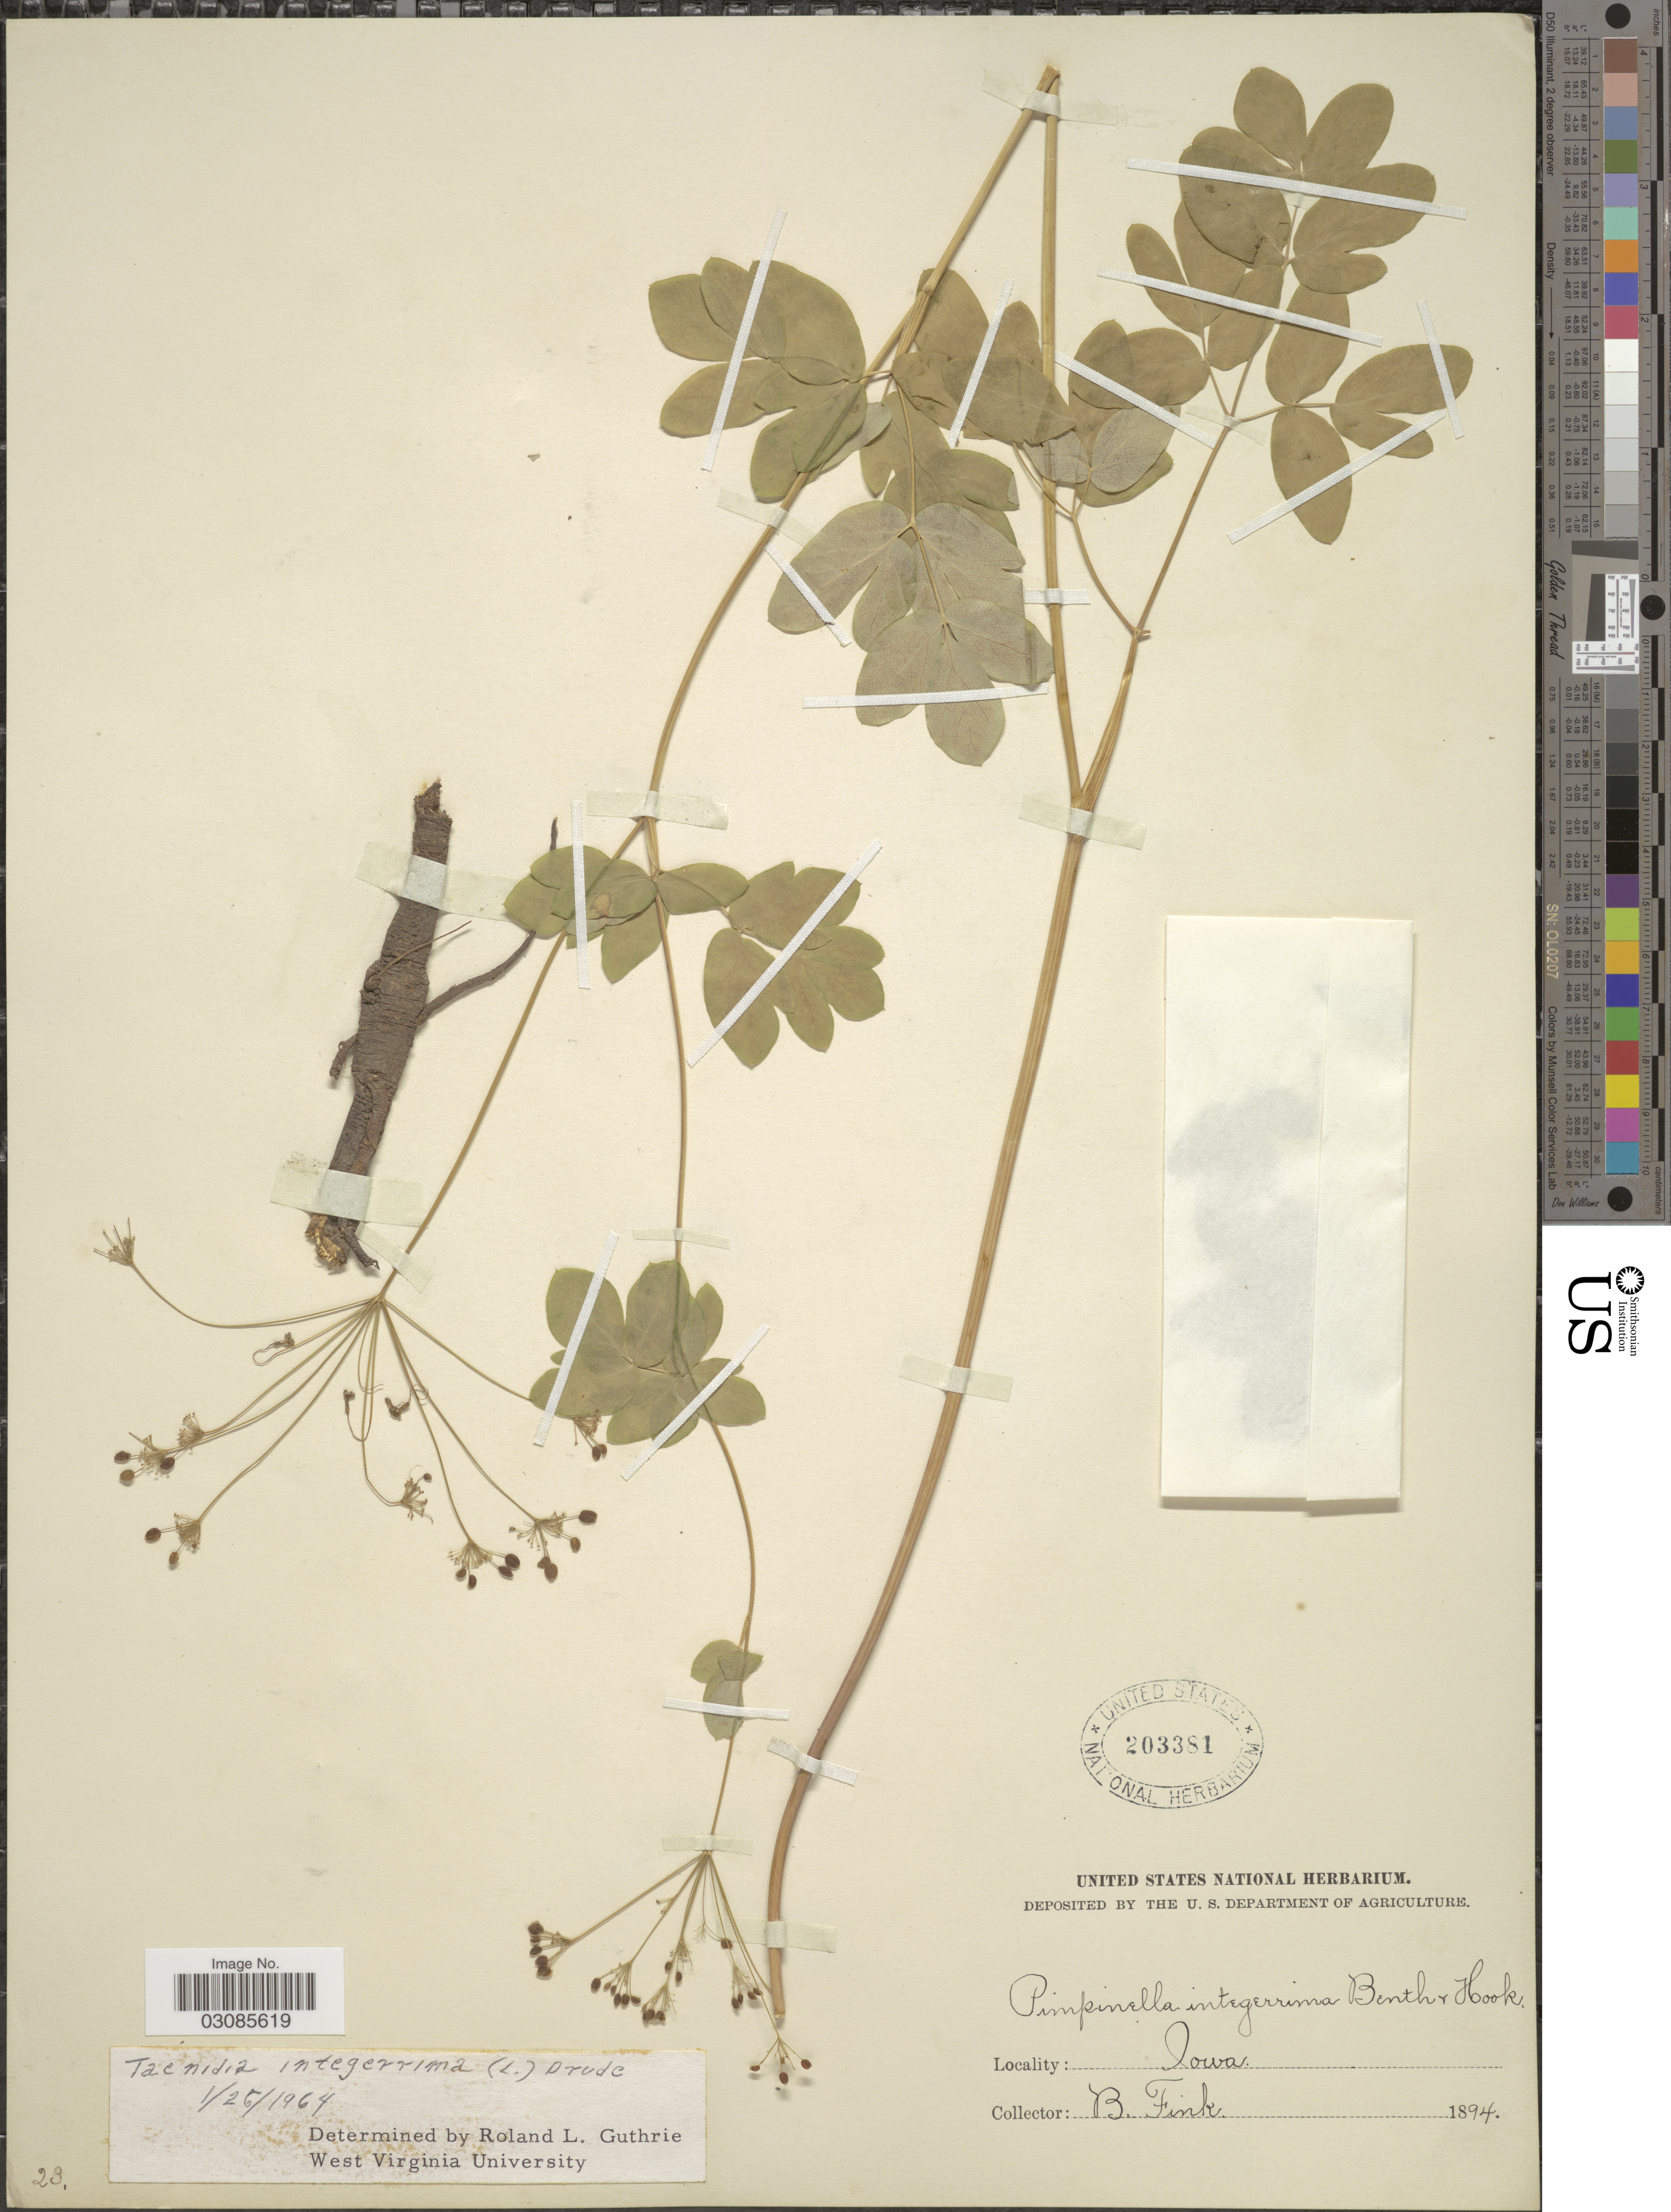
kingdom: Plantae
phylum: Tracheophyta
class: Magnoliopsida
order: Apiales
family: Apiaceae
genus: Taenidia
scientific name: Taenidia integerrima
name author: (L.) Drude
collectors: B. Fink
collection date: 1894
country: United States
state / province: Iowa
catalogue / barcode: US 203381